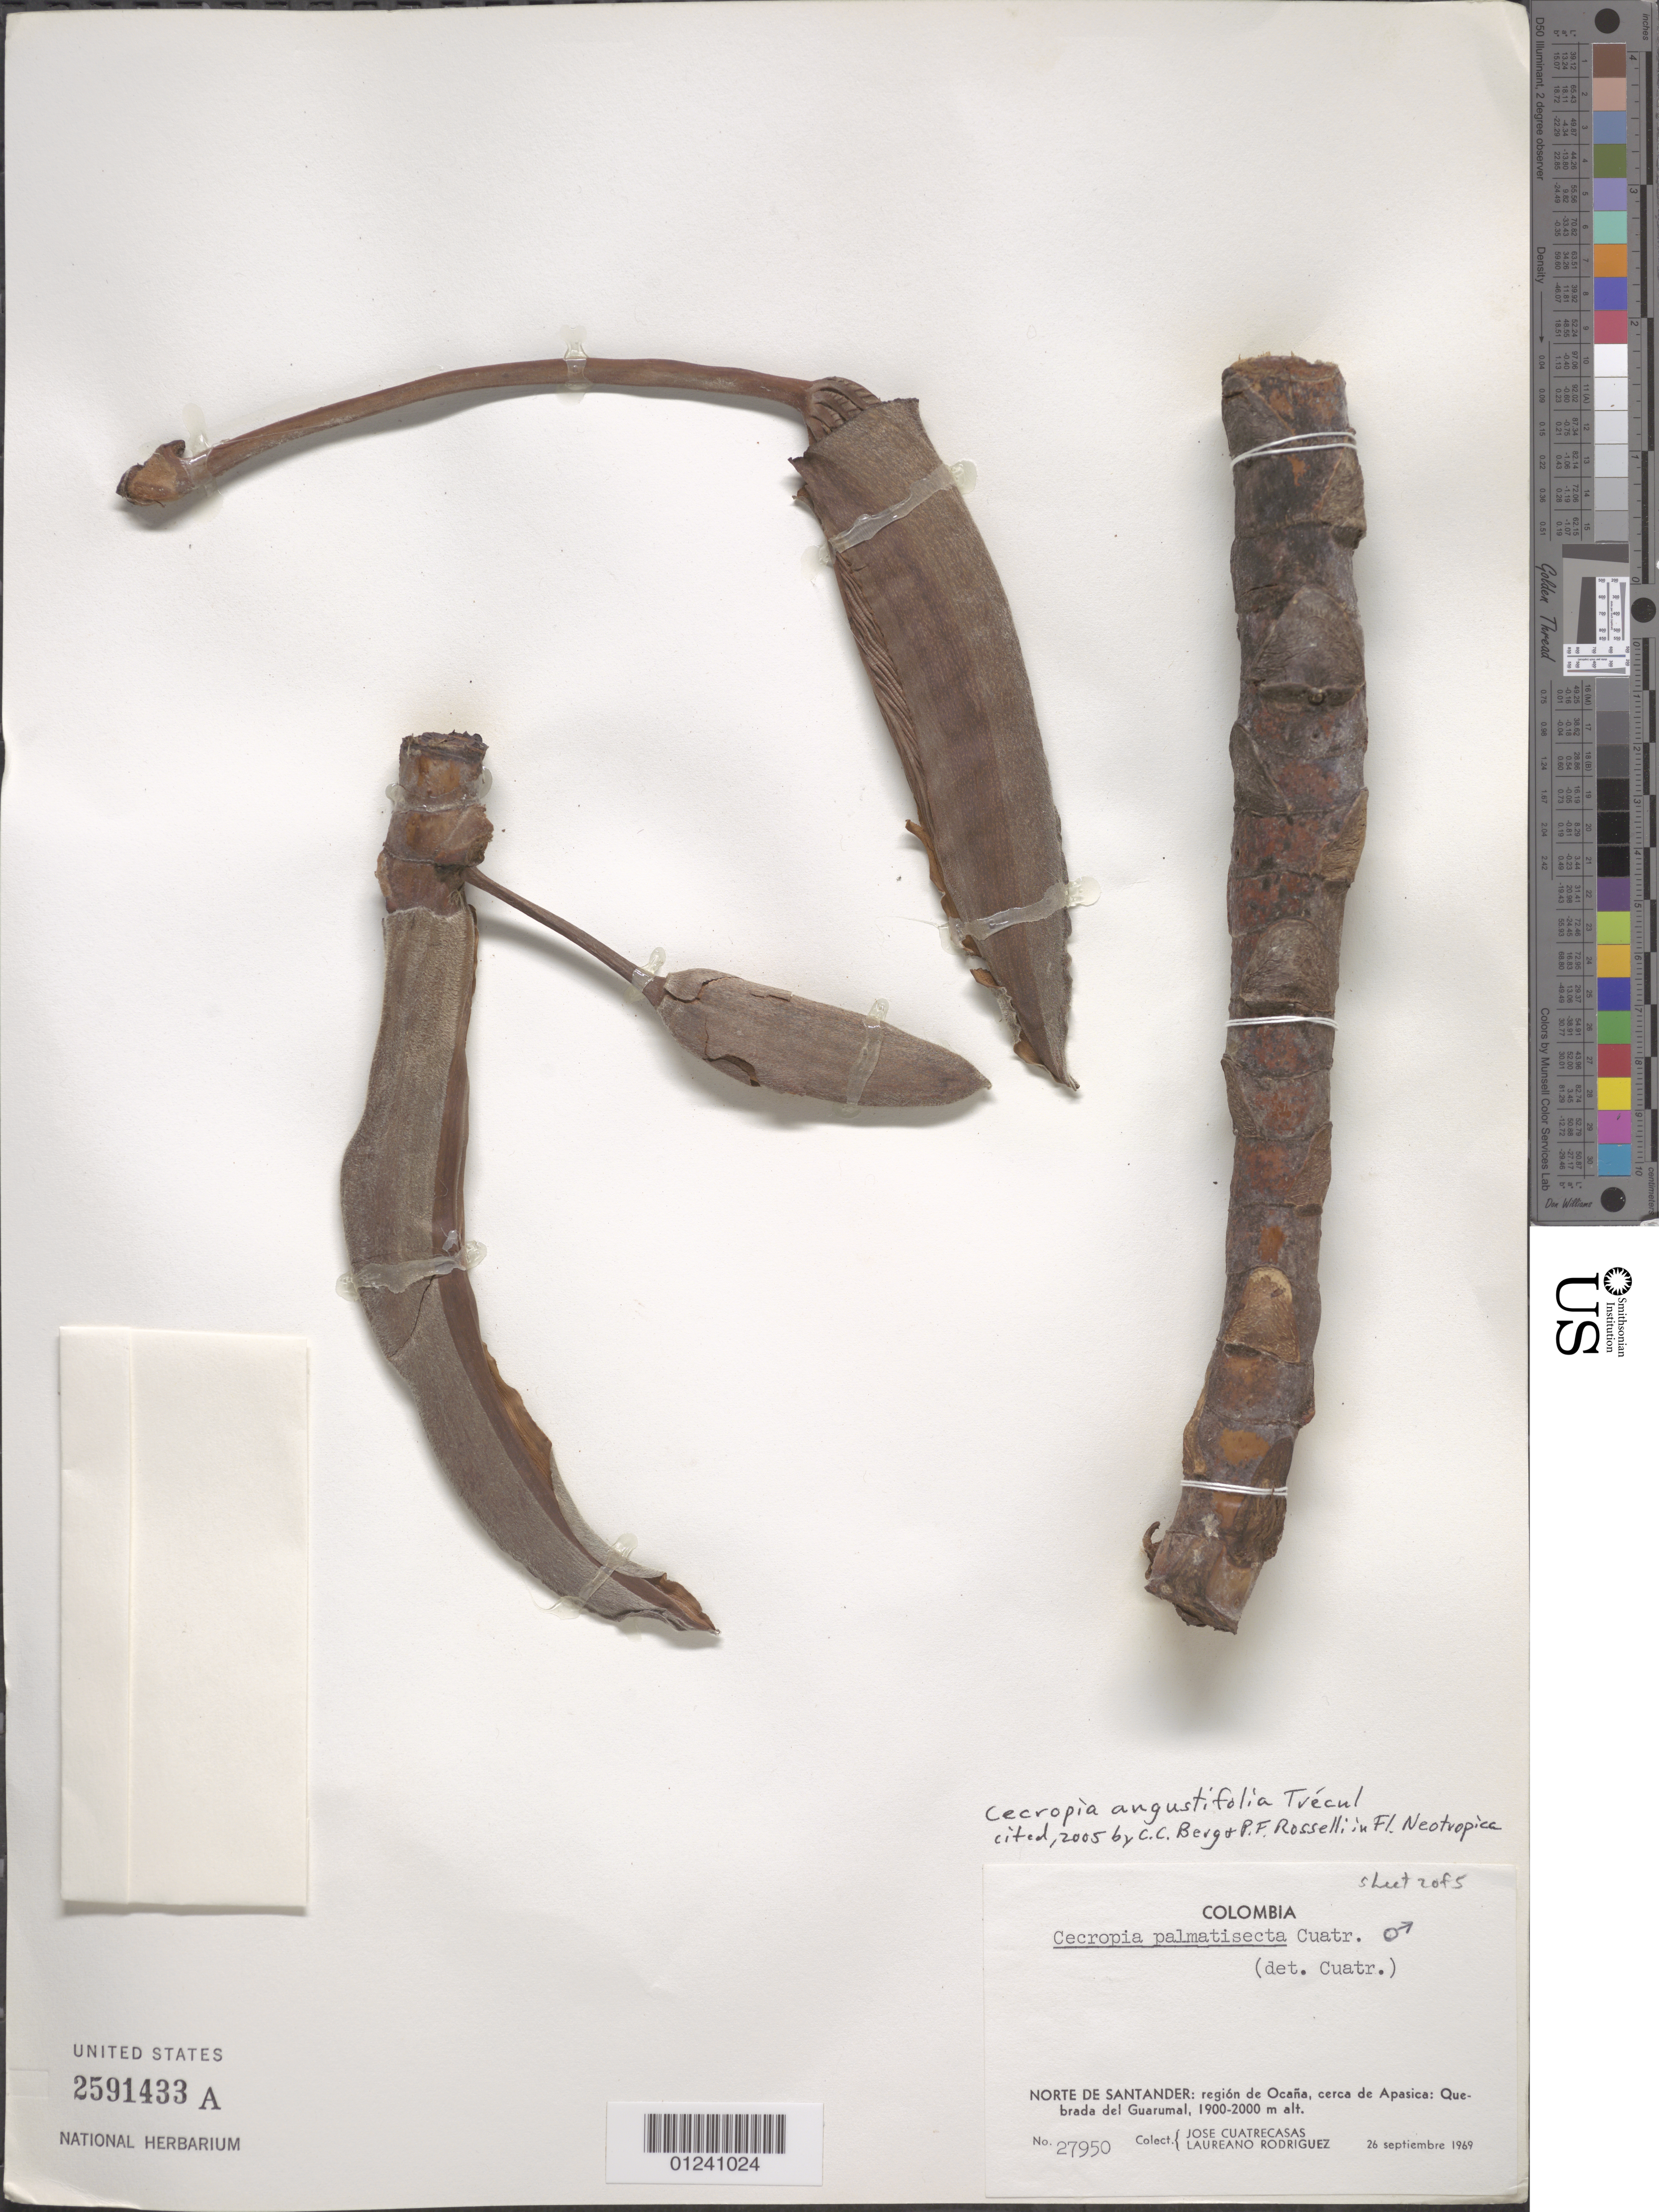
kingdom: Plantae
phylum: Tracheophyta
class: Magnoliopsida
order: Rosales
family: Urticaceae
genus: Cecropia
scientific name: Cecropia angustifolia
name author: Trécul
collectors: J. Cuatrecasas & L. Rodriguez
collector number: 27950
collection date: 1969-09-26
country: Colombia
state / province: Norte de Santander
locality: Región de Ocaña, Cercanías de Apasica; quebrada del Guarumal.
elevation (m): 1900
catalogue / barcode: US 2591433